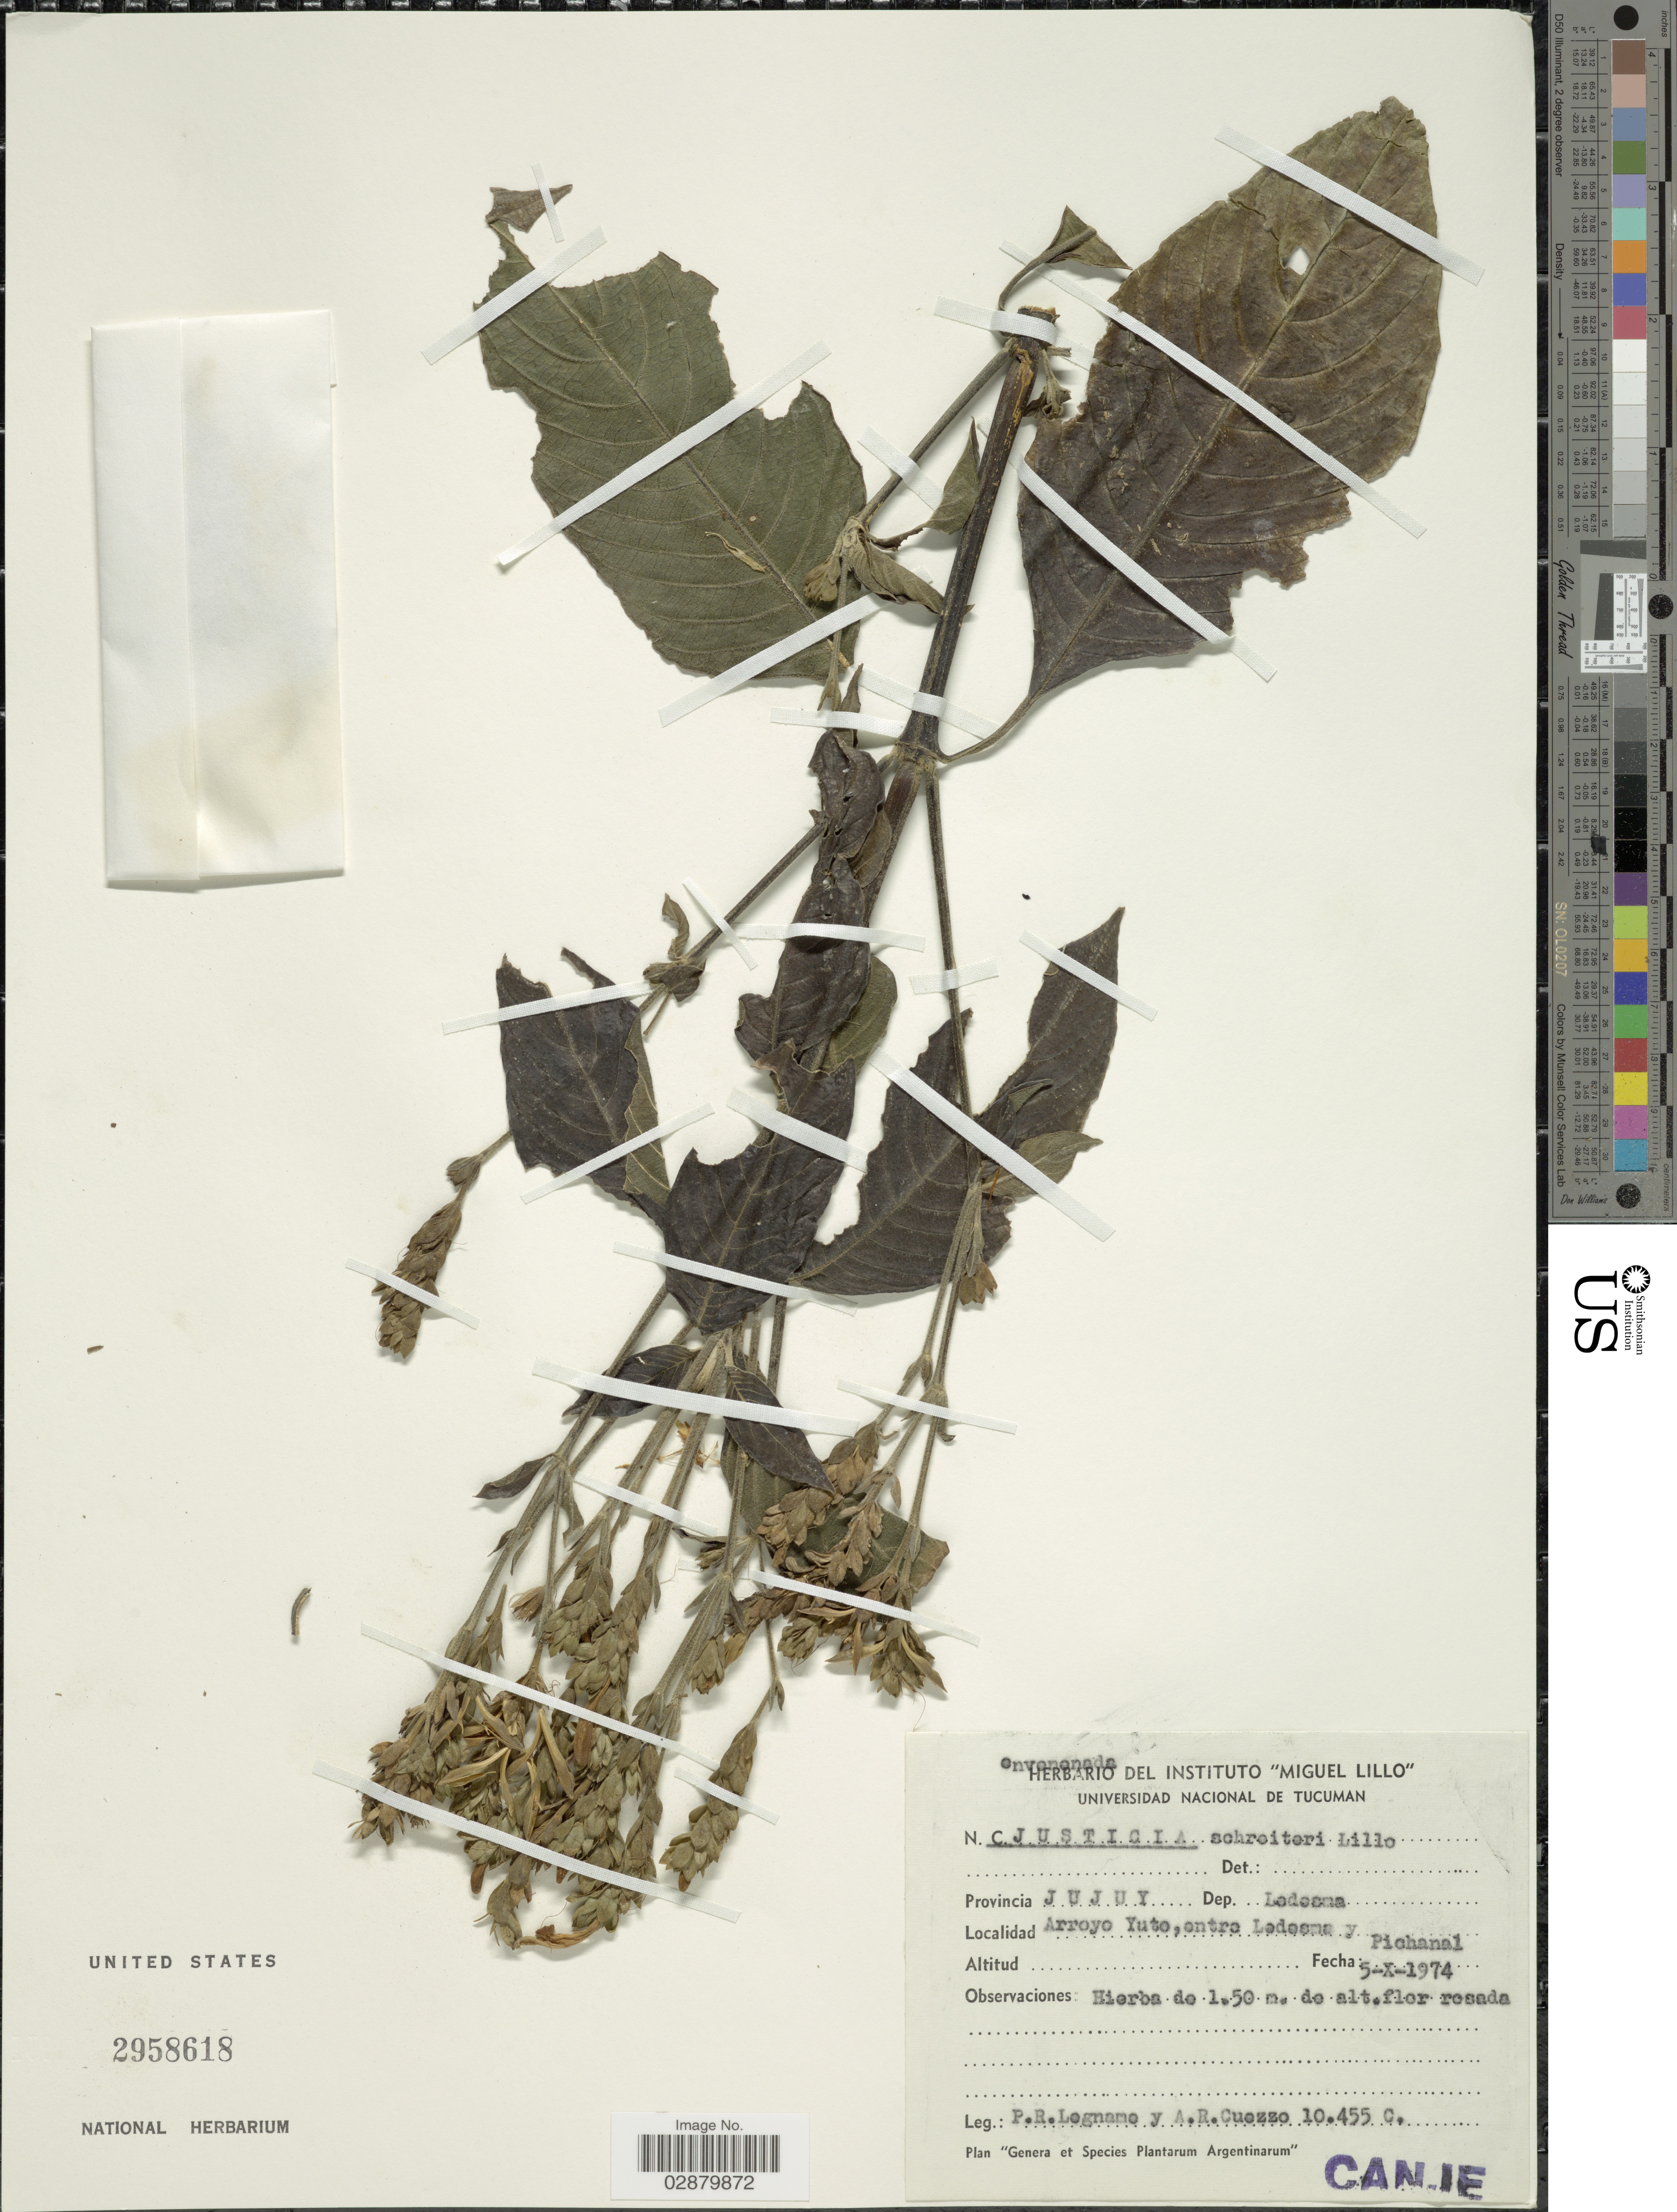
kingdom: Plantae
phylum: Tracheophyta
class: Magnoliopsida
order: Lamiales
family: Acanthaceae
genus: Justicia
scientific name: Justicia oranensis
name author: De Marco & T. Ruíz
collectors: P. Lagnamo & A. Cuezzo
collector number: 10455 C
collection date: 1974-10-05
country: Argentina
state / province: Jujuy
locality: Dept. Ladesma. Arroyo Yuto, entre Ladesma y Pichanal.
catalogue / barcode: US 2958618